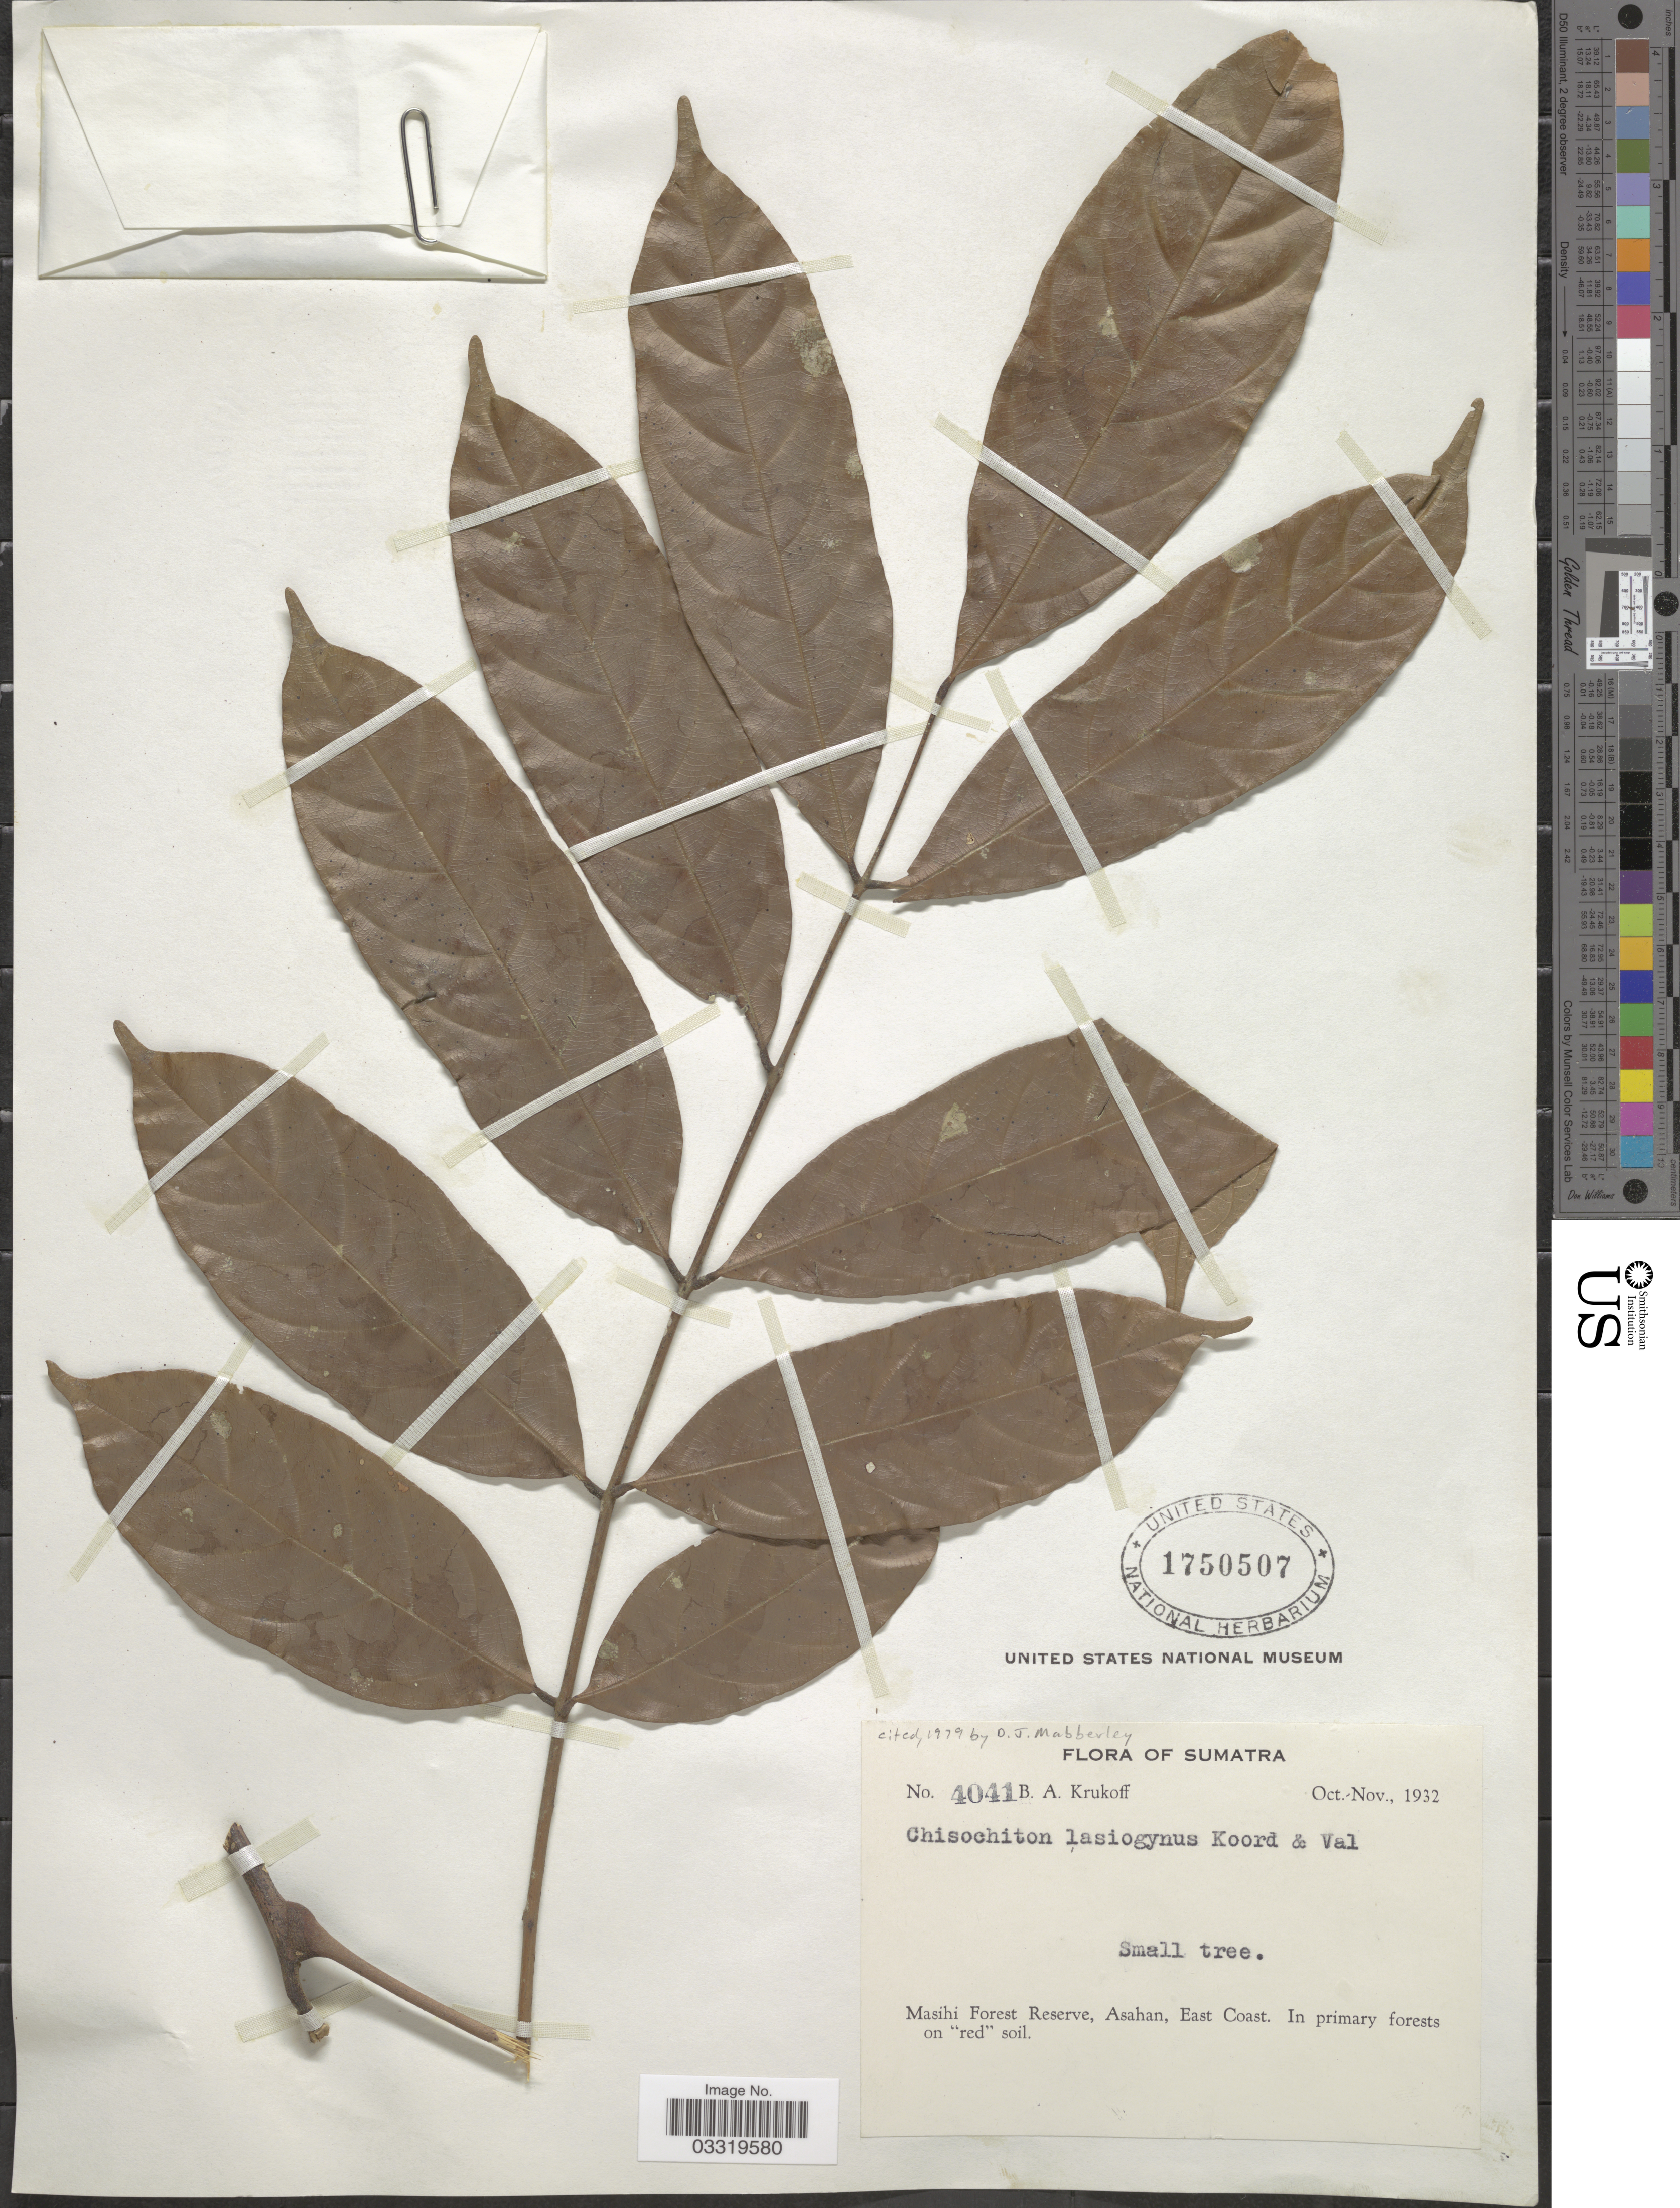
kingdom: Plantae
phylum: Tracheophyta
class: Magnoliopsida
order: Sapindales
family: Meliaceae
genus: Chisocheton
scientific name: Chisocheton lasiogynus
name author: Boerl. & Koord.-Schum.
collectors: B. A. Krukoff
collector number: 4041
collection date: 1932-10/1932-11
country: Indonesia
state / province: Sumatra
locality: Masihi Forest Reserve, Asahan, East Coast.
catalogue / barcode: US 1750507